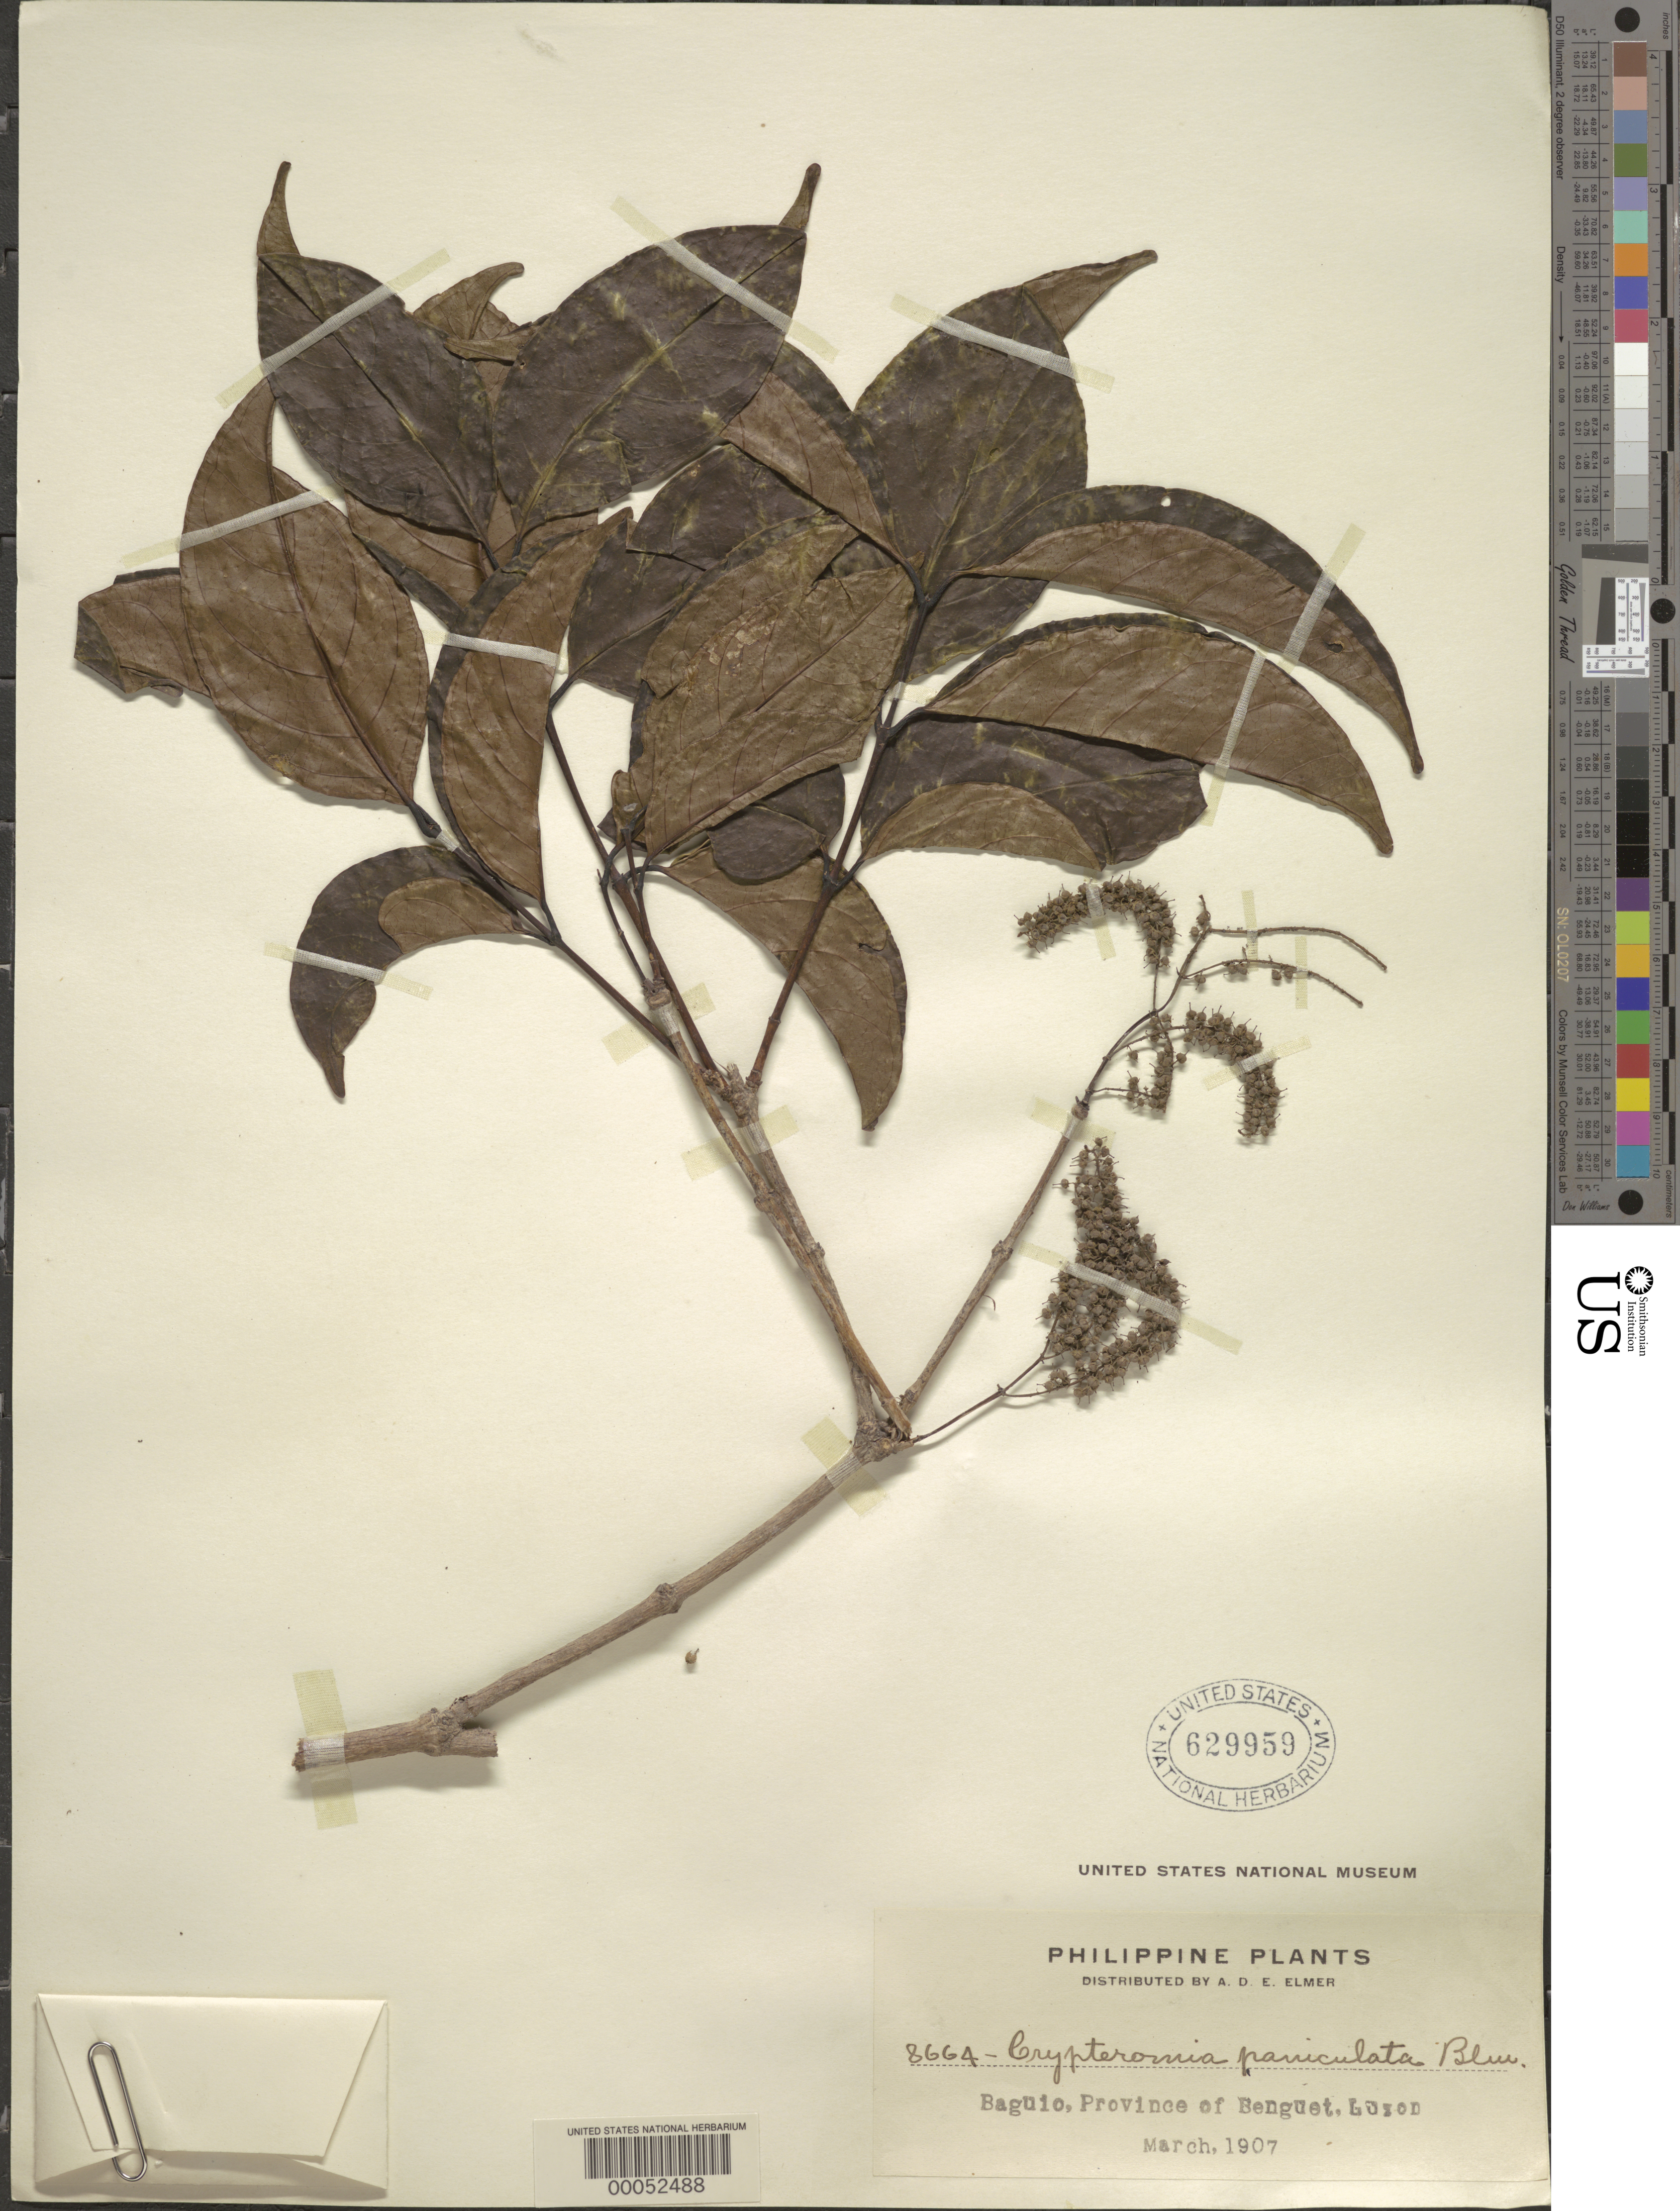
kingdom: Plantae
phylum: Tracheophyta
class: Magnoliopsida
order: Myrtales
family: Crypteroniaceae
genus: Crypteronia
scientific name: Crypteronia paniculata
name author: Blume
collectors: A. D. E. Elmer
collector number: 8664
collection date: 1907-03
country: Philippines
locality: Baguio, Province of Benguet, Luzon.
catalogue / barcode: US 629959